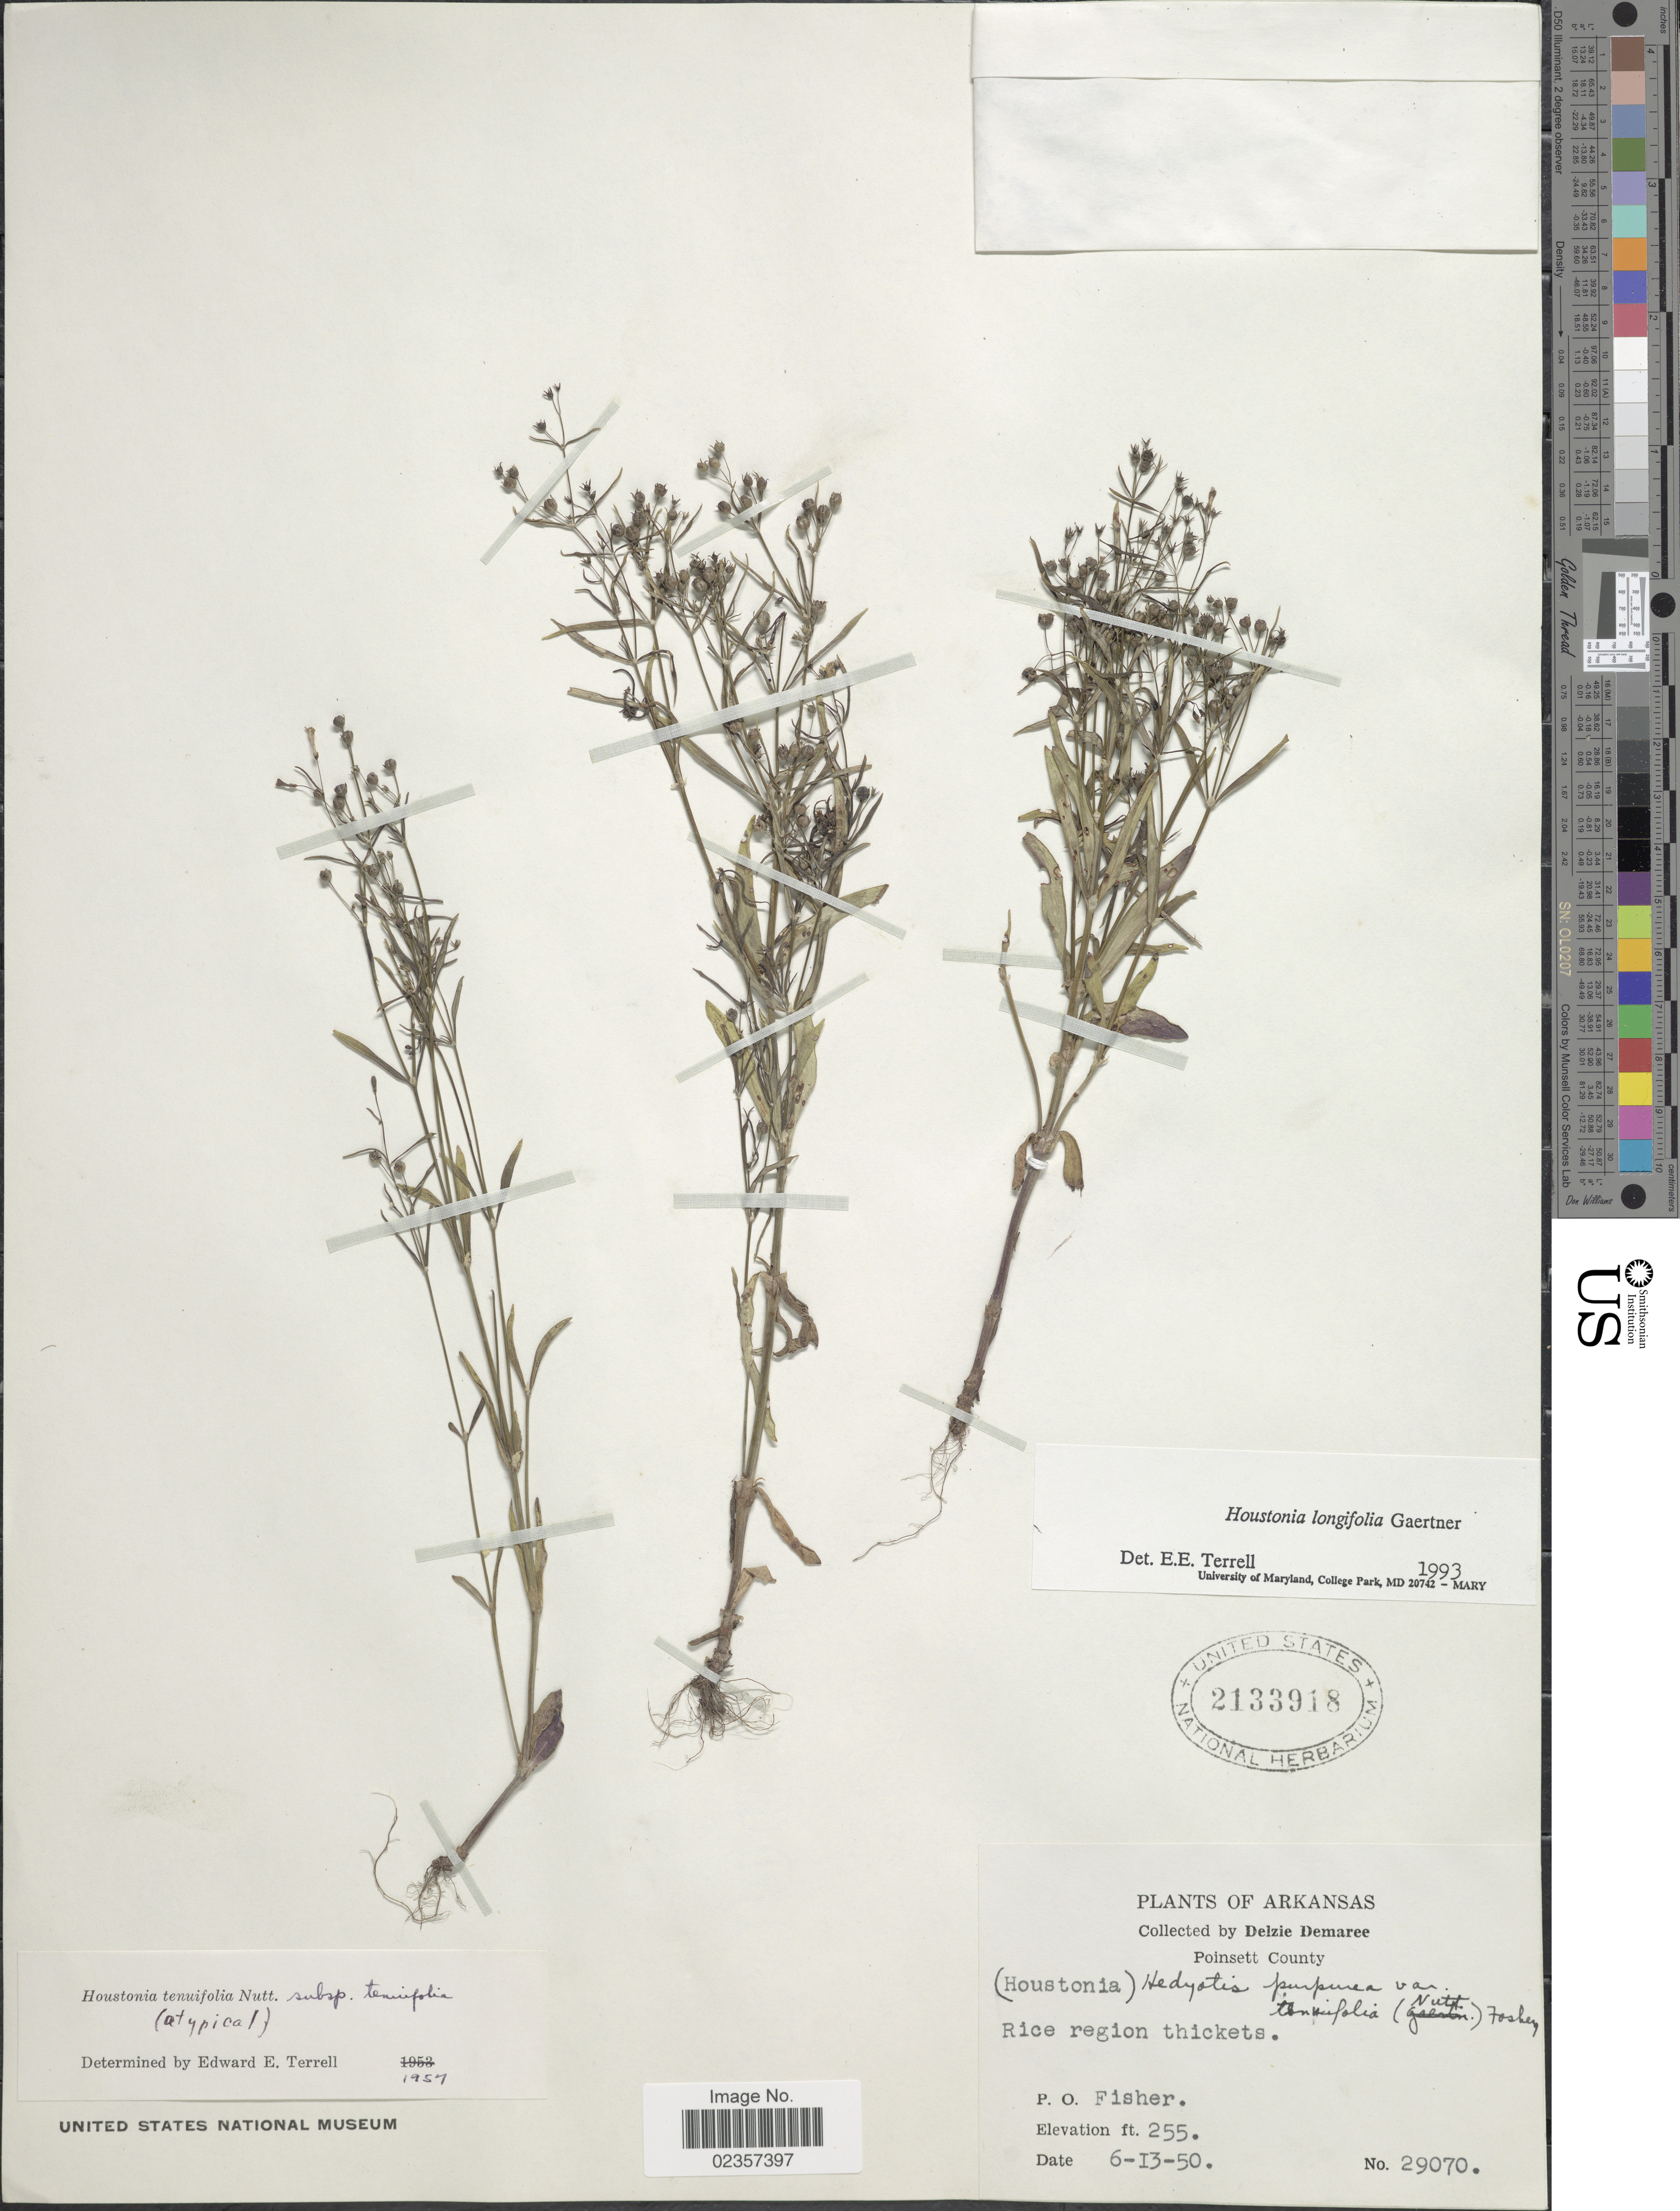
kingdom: Plantae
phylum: Tracheophyta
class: Magnoliopsida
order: Gentianales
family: Rubiaceae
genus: Houstonia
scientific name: Houstonia longifolia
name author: Gaertn.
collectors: D. Demaree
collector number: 29070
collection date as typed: Transcribed d/m/y: 13/6/50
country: United States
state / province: Arkansas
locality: Poinsett County. Rice region thickets. P.O. Fisher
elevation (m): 78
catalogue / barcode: US 2133918